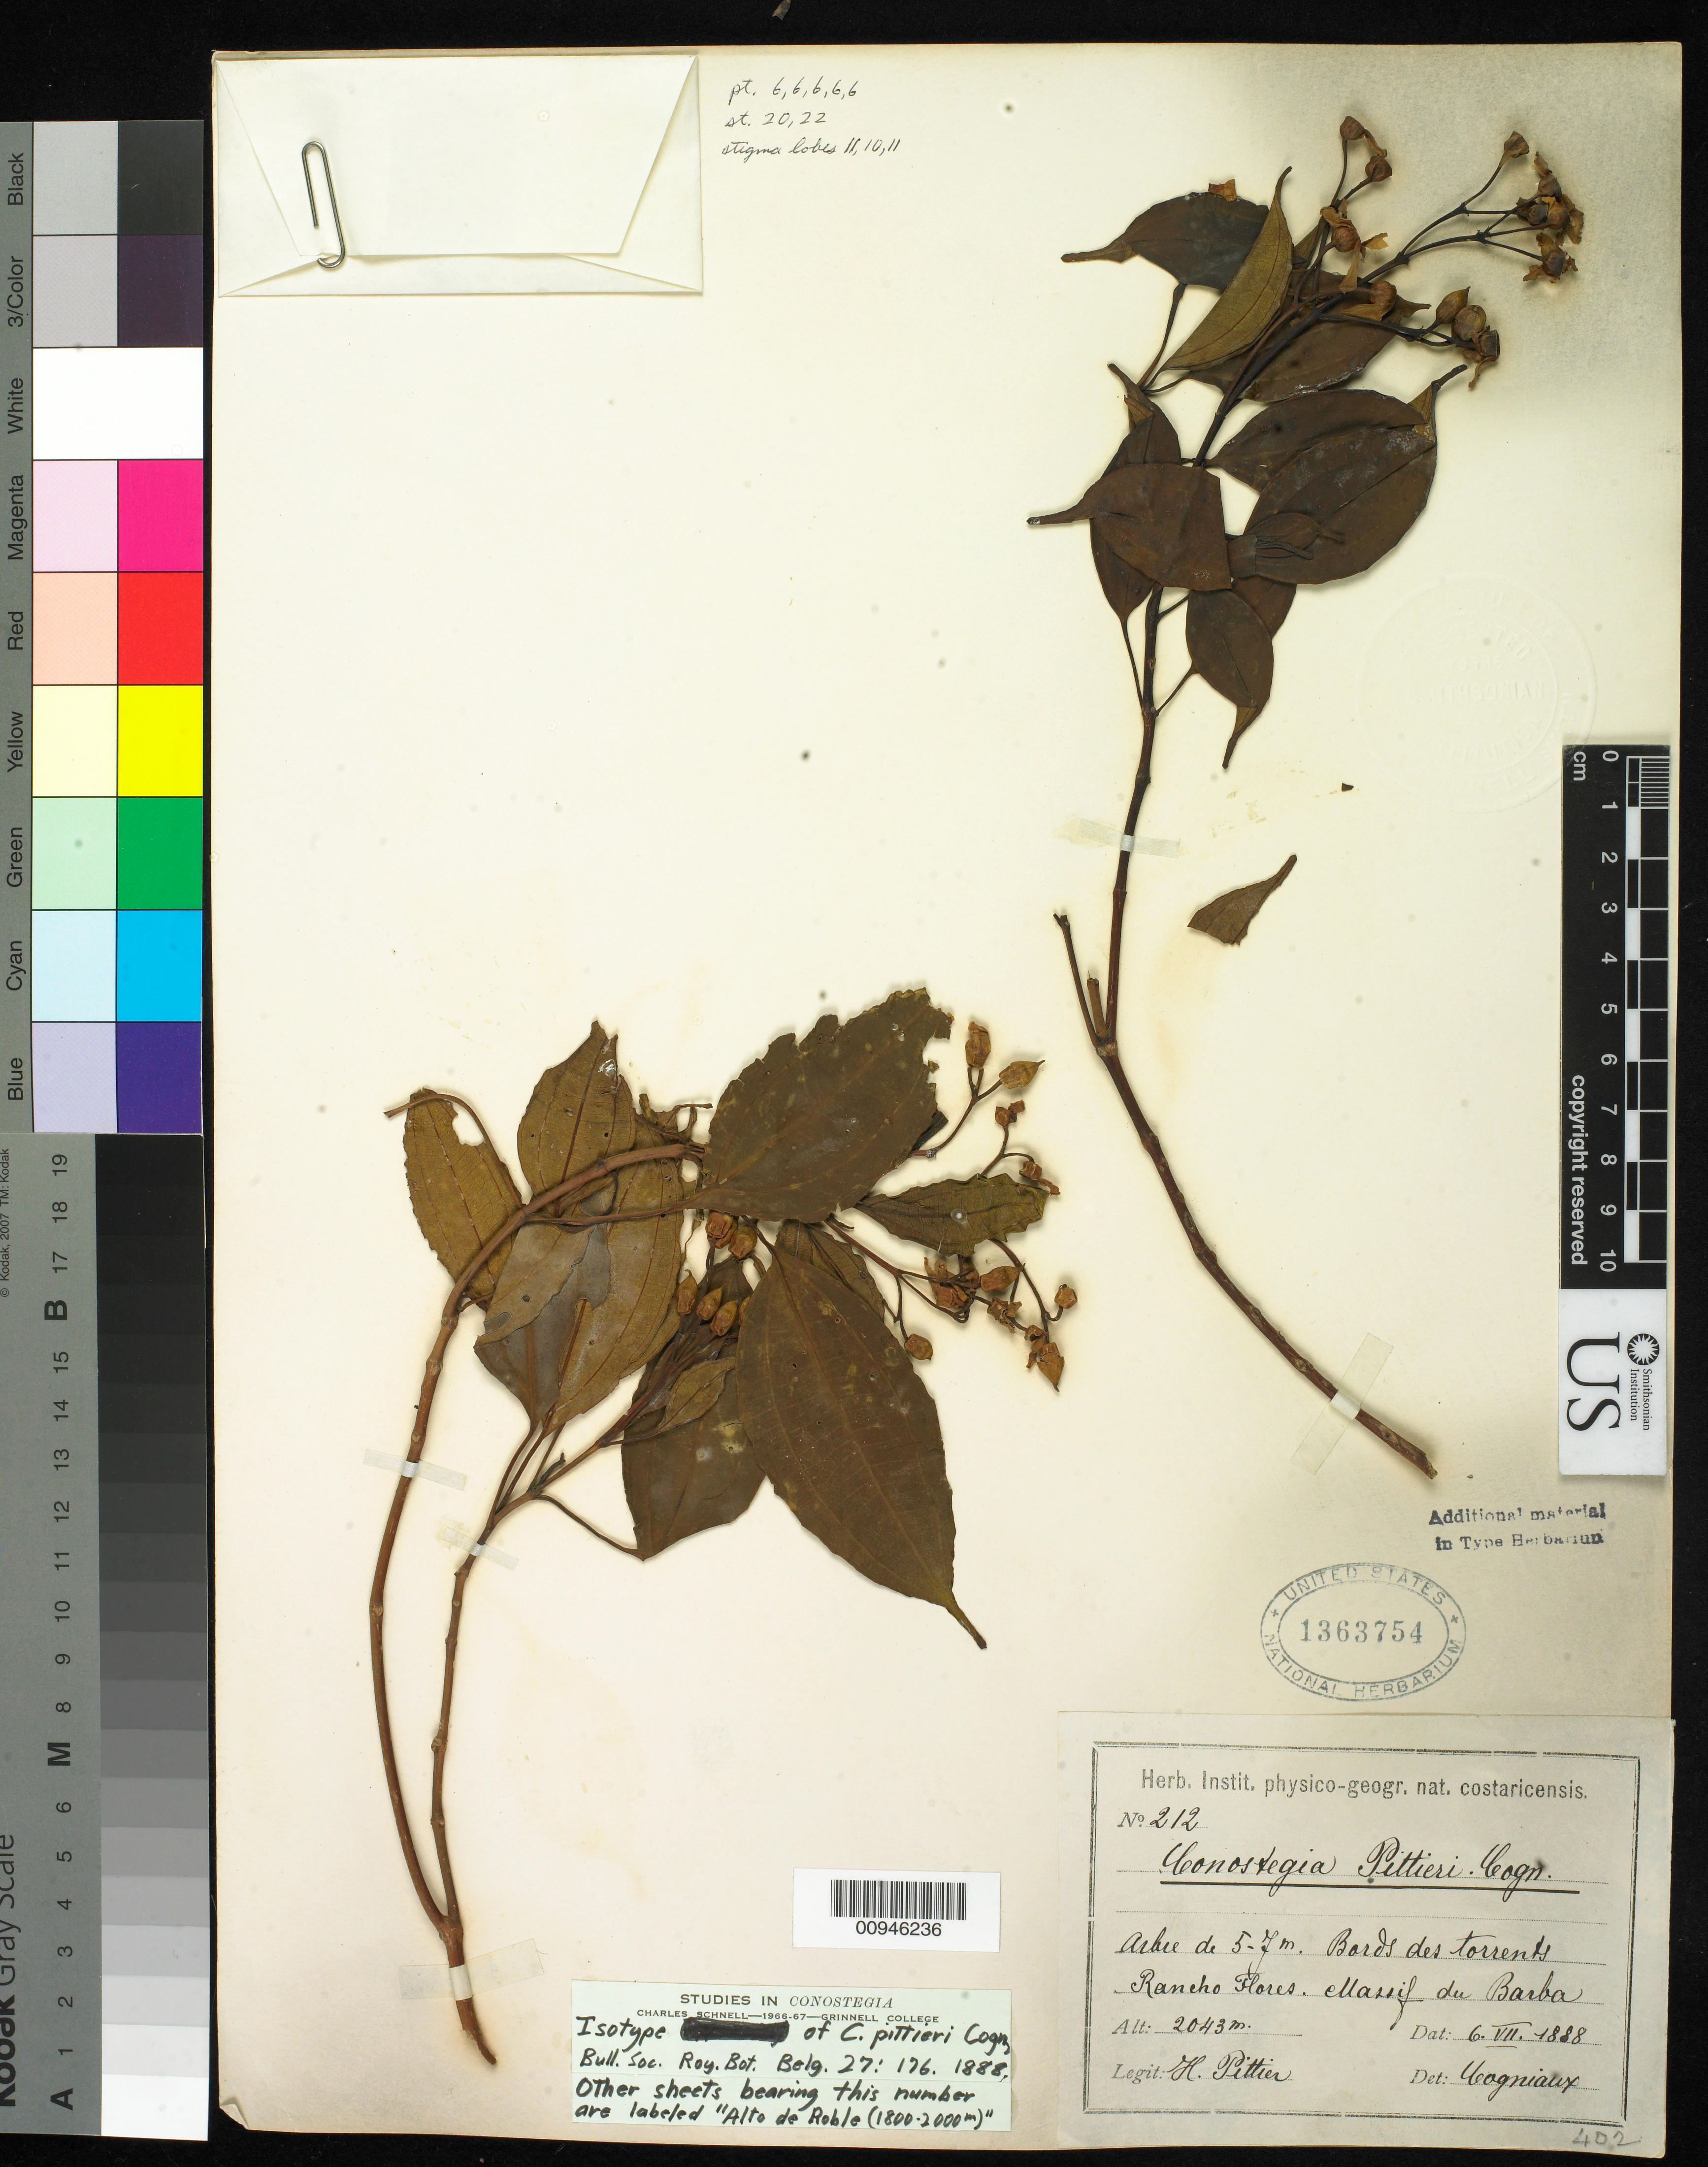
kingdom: Plantae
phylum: Tracheophyta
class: Magnoliopsida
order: Myrtales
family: Melastomataceae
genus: Conostegia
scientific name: Conostegia pittieri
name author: Cogn.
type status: Isotype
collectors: H. F. Pittier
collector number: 212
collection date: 1888-07-06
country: Costa rica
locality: Bords des torrents, Rancho flores, Massif du Barba.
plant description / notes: Locality and elevation do not exactly match with other sheet.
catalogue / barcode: US 1363754